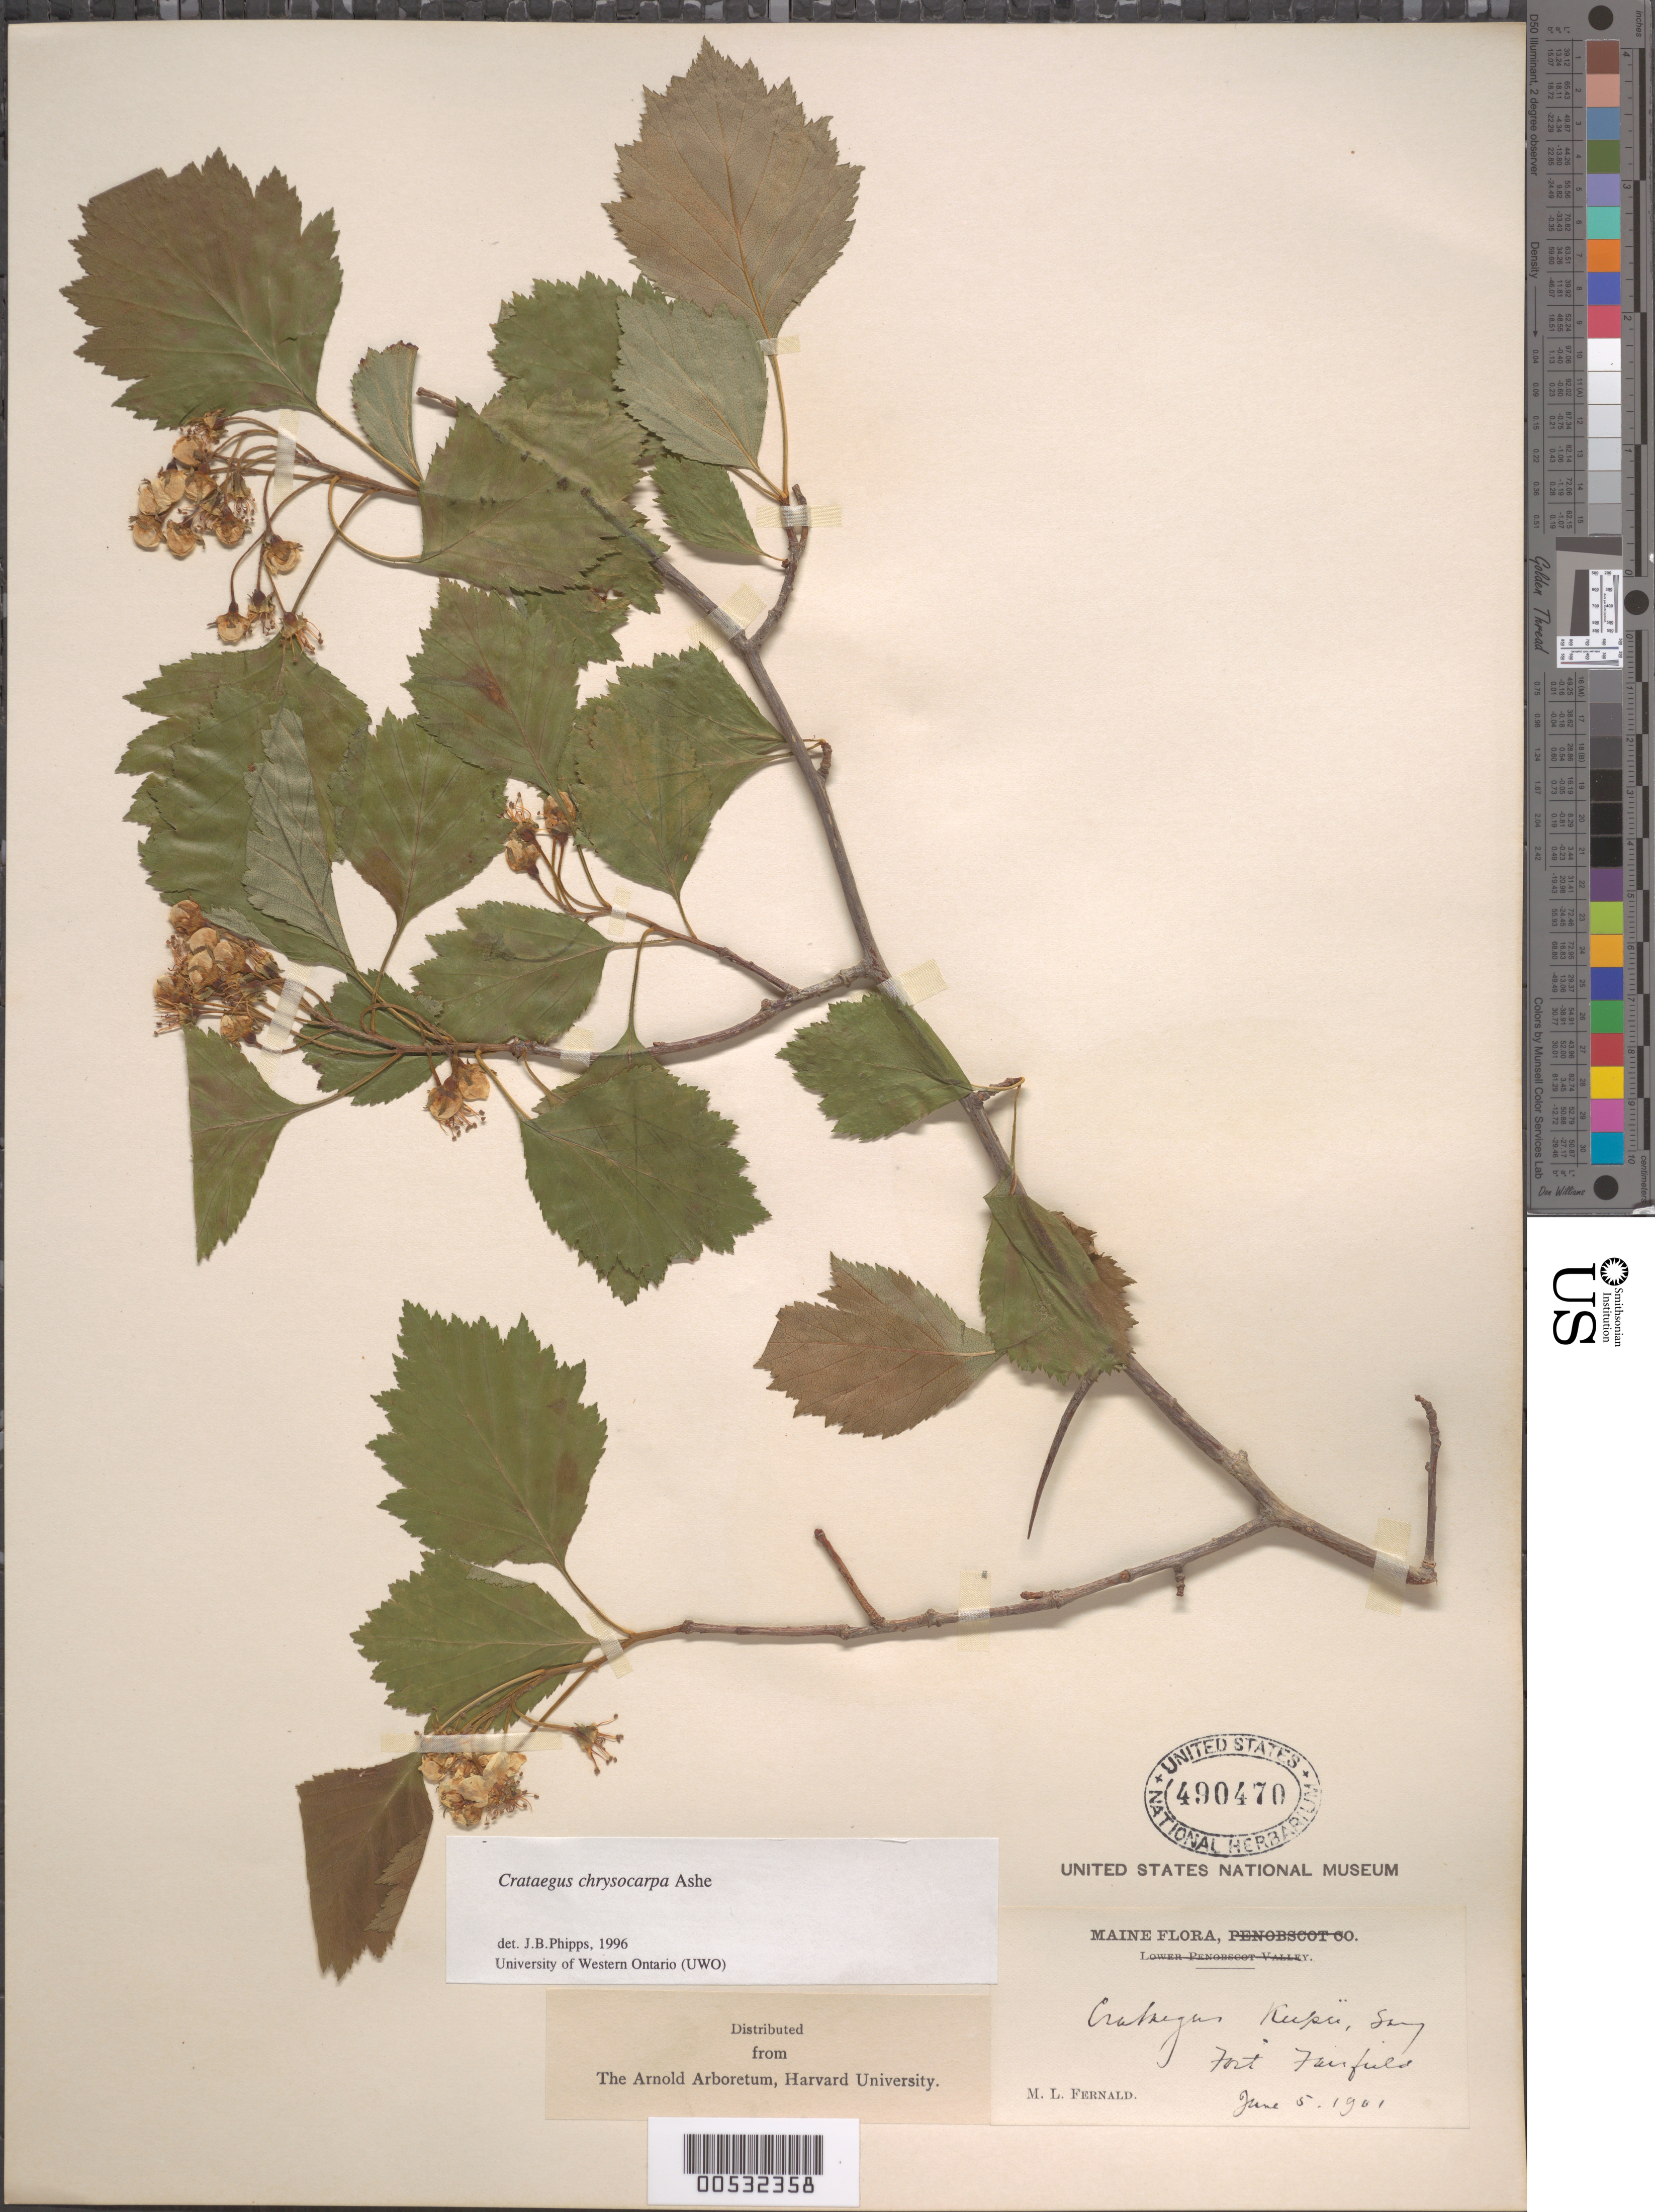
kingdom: Plantae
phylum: Tracheophyta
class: Magnoliopsida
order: Rosales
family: Rosaceae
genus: Crataegus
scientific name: Crataegus chrysocarpa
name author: Ashe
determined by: Phipps, James B., (UWO), University of Western Ontario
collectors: M. L. Fernald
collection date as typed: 05 Jun 1901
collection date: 1901-06-05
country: United States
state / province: Maine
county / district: Aroostook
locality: Fort Fairfield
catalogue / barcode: US 490470